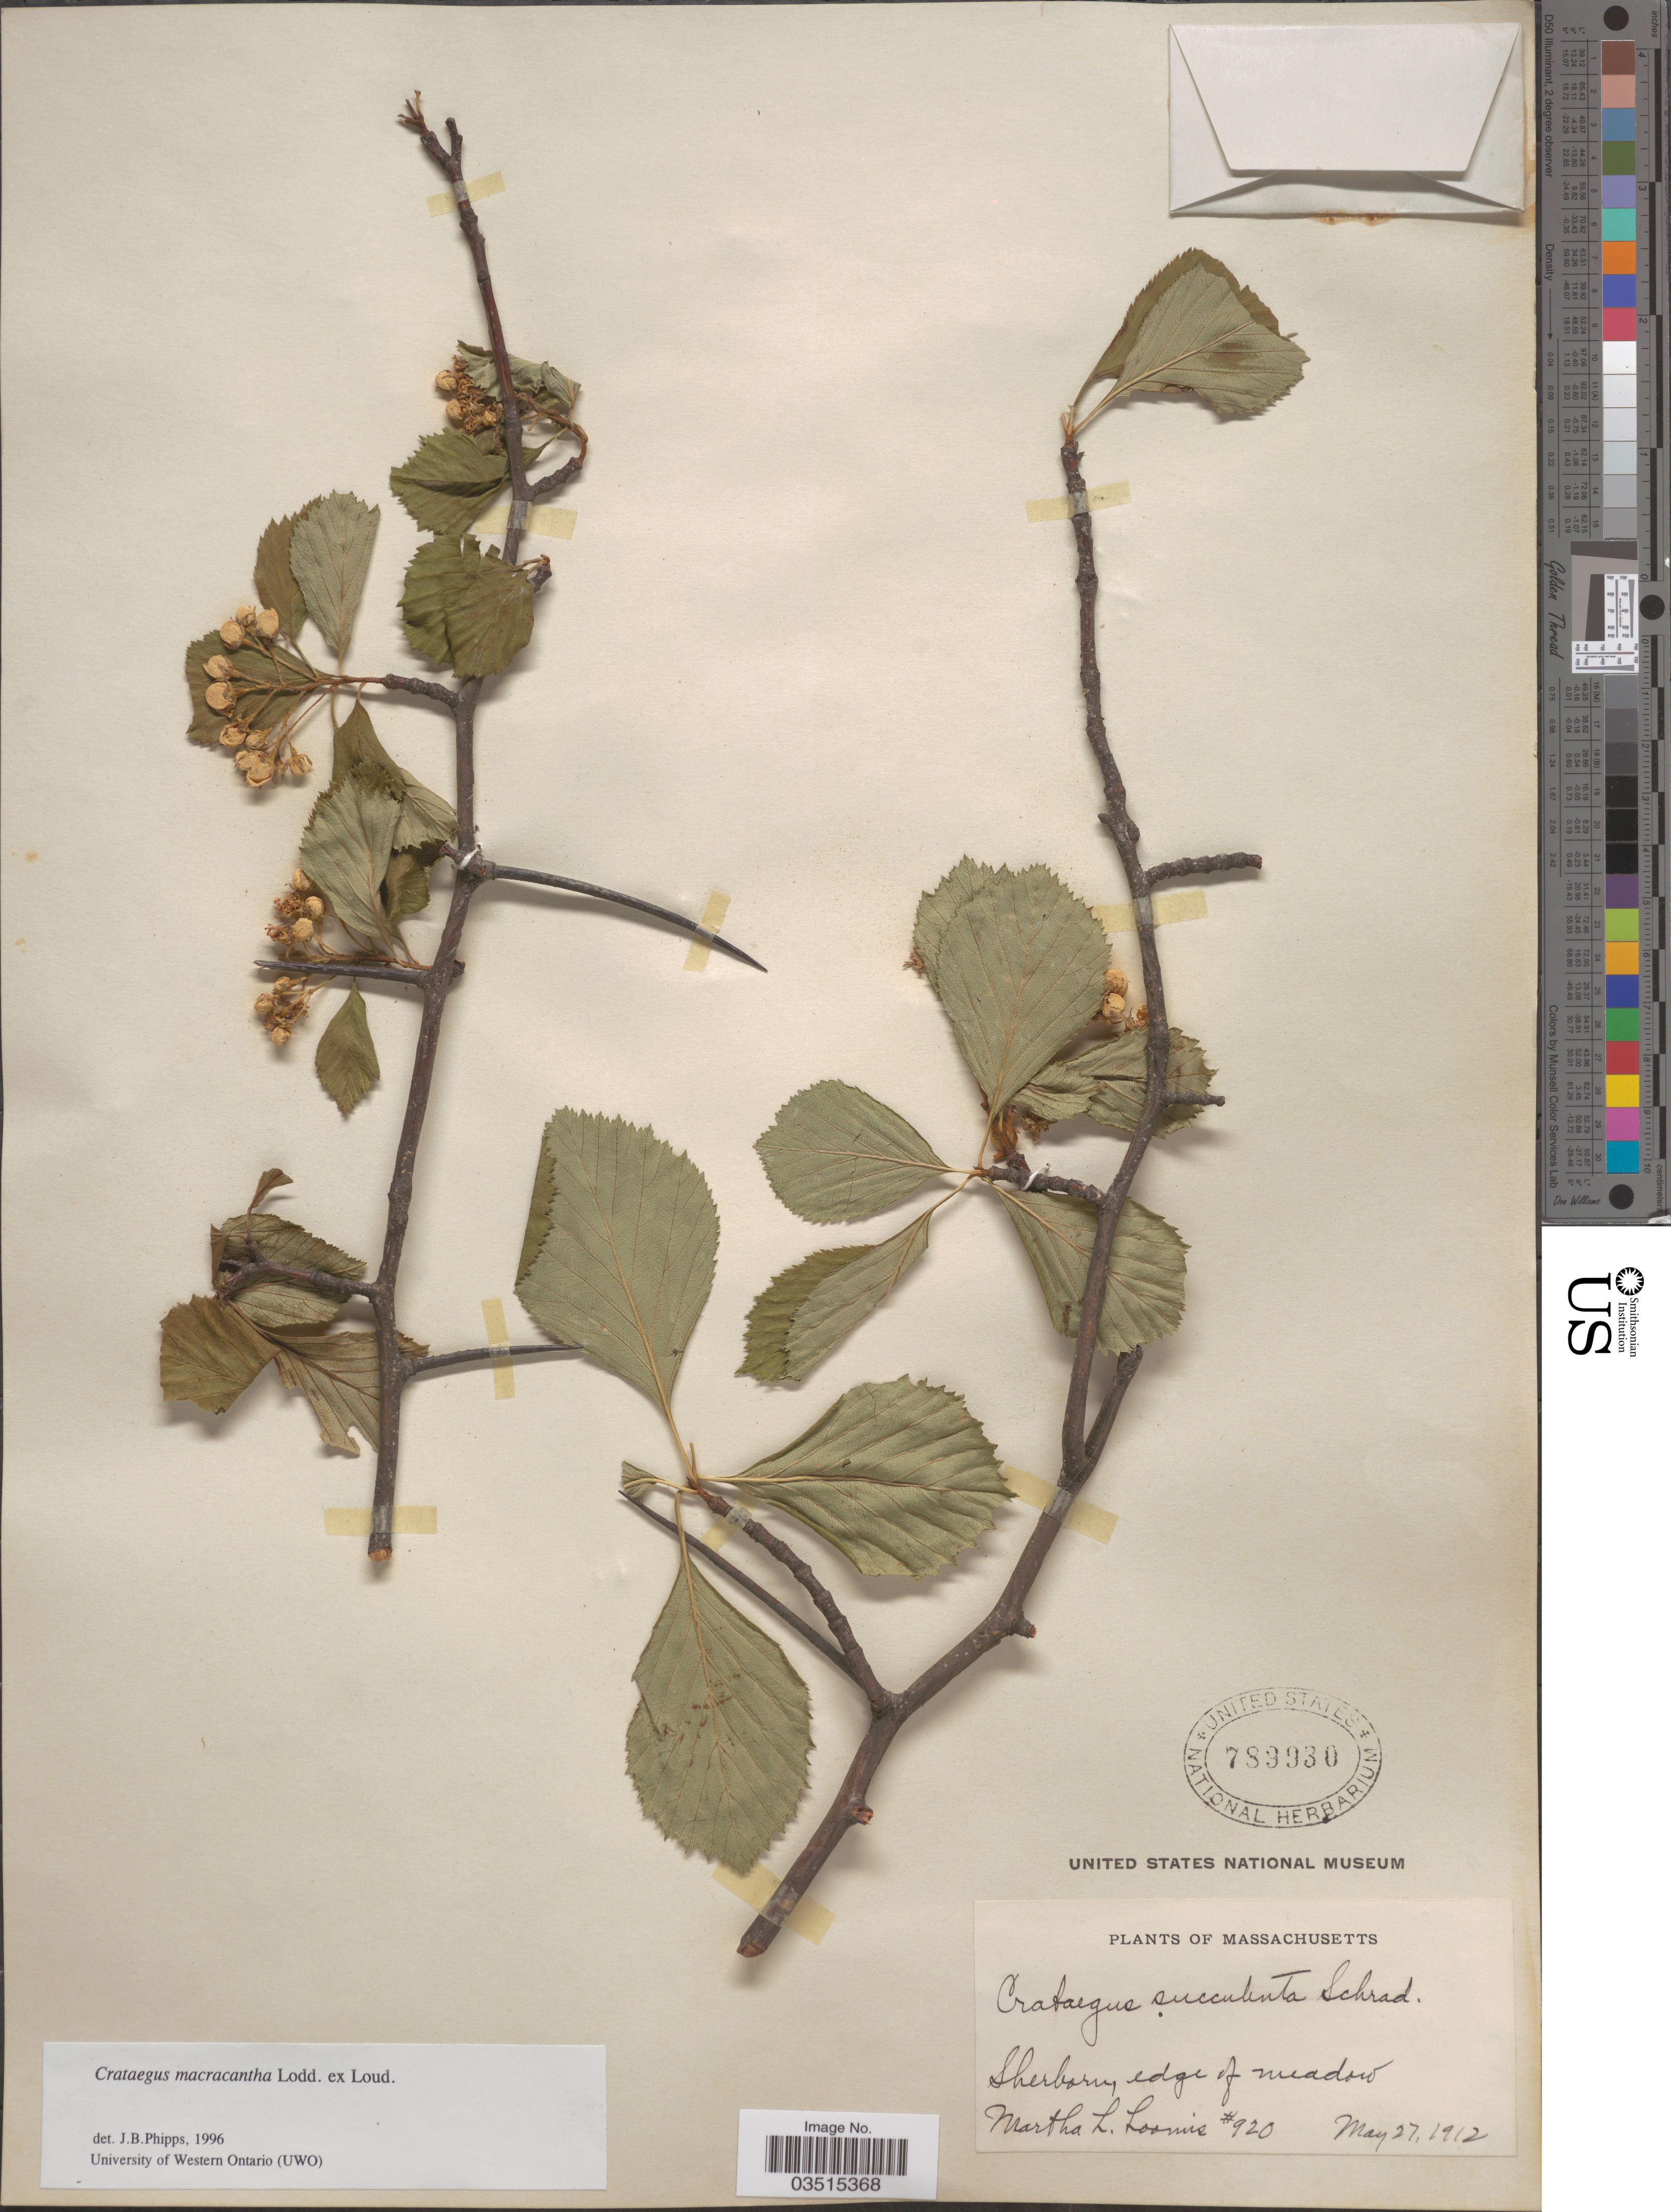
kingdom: Plantae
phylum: Tracheophyta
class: Magnoliopsida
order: Rosales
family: Rosaceae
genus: Crataegus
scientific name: Crataegus macracantha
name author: (Lindl.) Lodd. ex Loudon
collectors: M. L. Loomis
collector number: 920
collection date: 1912-05-27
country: United States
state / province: Massachusetts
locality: Sherborn.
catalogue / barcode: US 789930